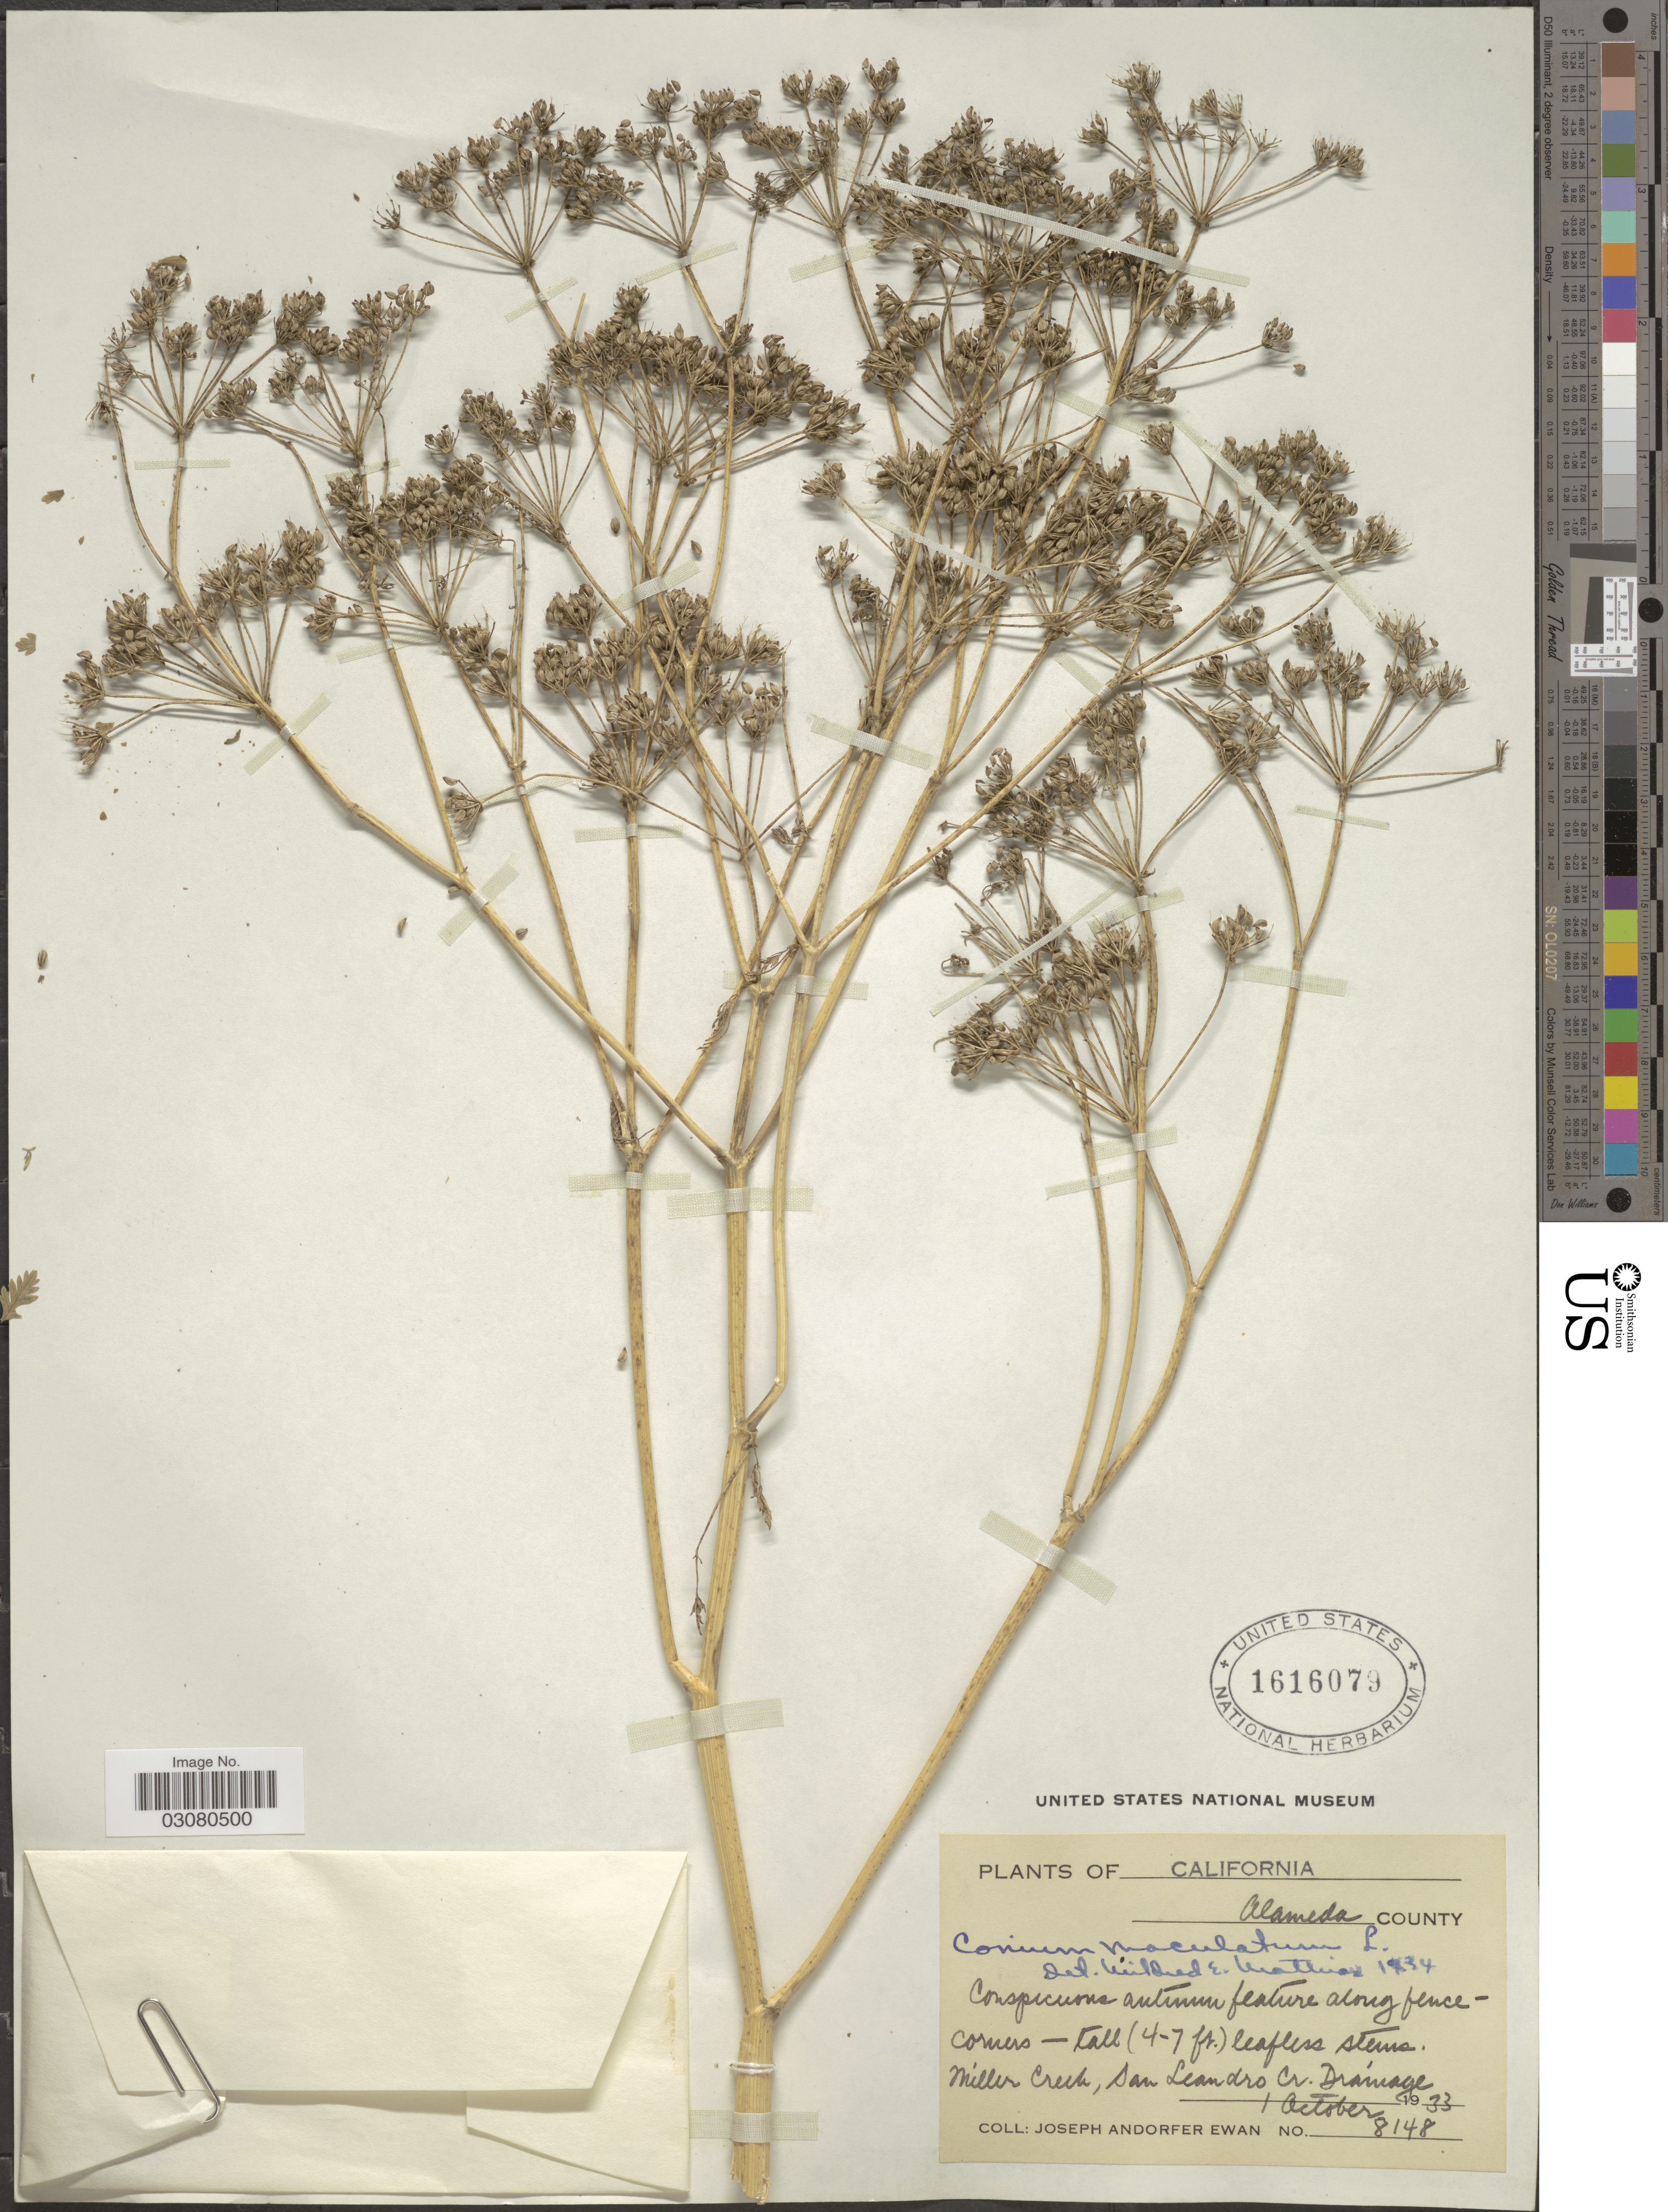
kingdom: Plantae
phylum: Tracheophyta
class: Magnoliopsida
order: Apiales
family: Apiaceae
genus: Conium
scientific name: Conium maculatum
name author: L.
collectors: J. A. Ewan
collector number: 8148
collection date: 1933-10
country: United States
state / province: California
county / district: Alameda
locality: Alameda County. Miller Creek, San Leandro Cr. Drainage.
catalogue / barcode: US 1616079